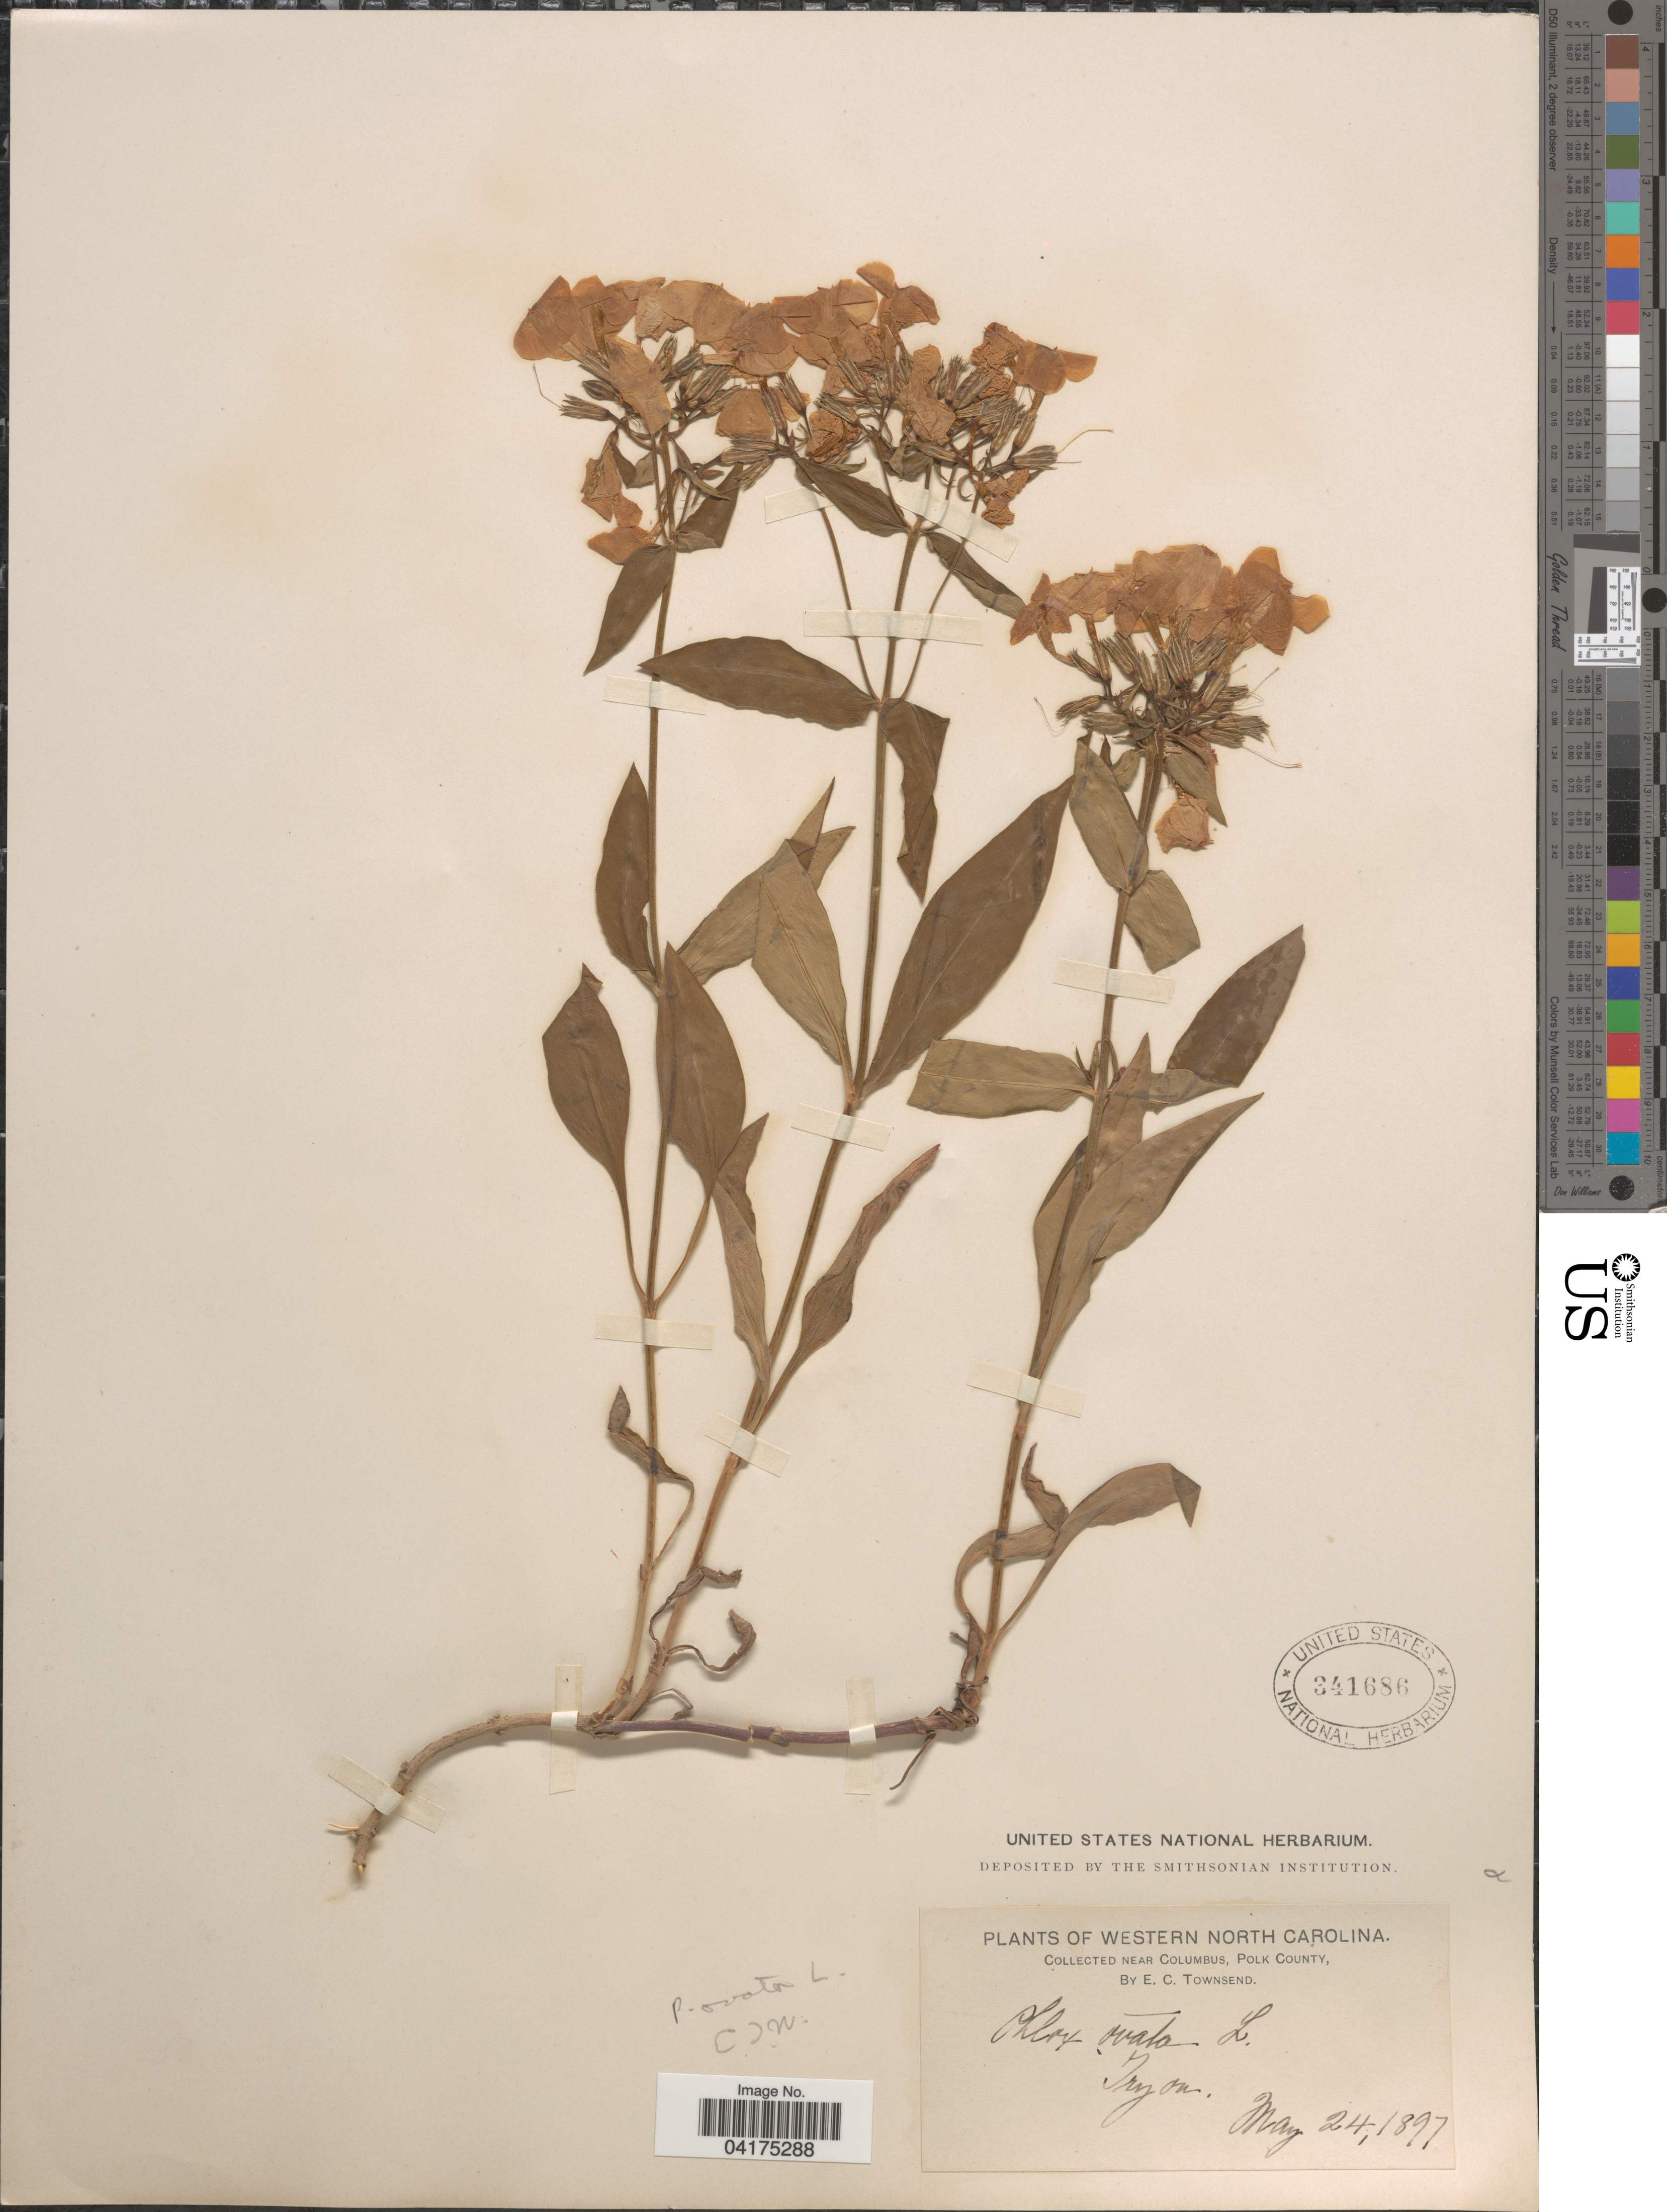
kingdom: Plantae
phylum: Tracheophyta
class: Magnoliopsida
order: Ericales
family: Polemoniaceae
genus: Phlox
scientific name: Phlox ovata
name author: L.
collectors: E. C. Townsend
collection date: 1897-05-24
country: United States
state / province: North Carolina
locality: Western North Carolina. Near Columbus, Polk County. Tryon.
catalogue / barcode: US 341686